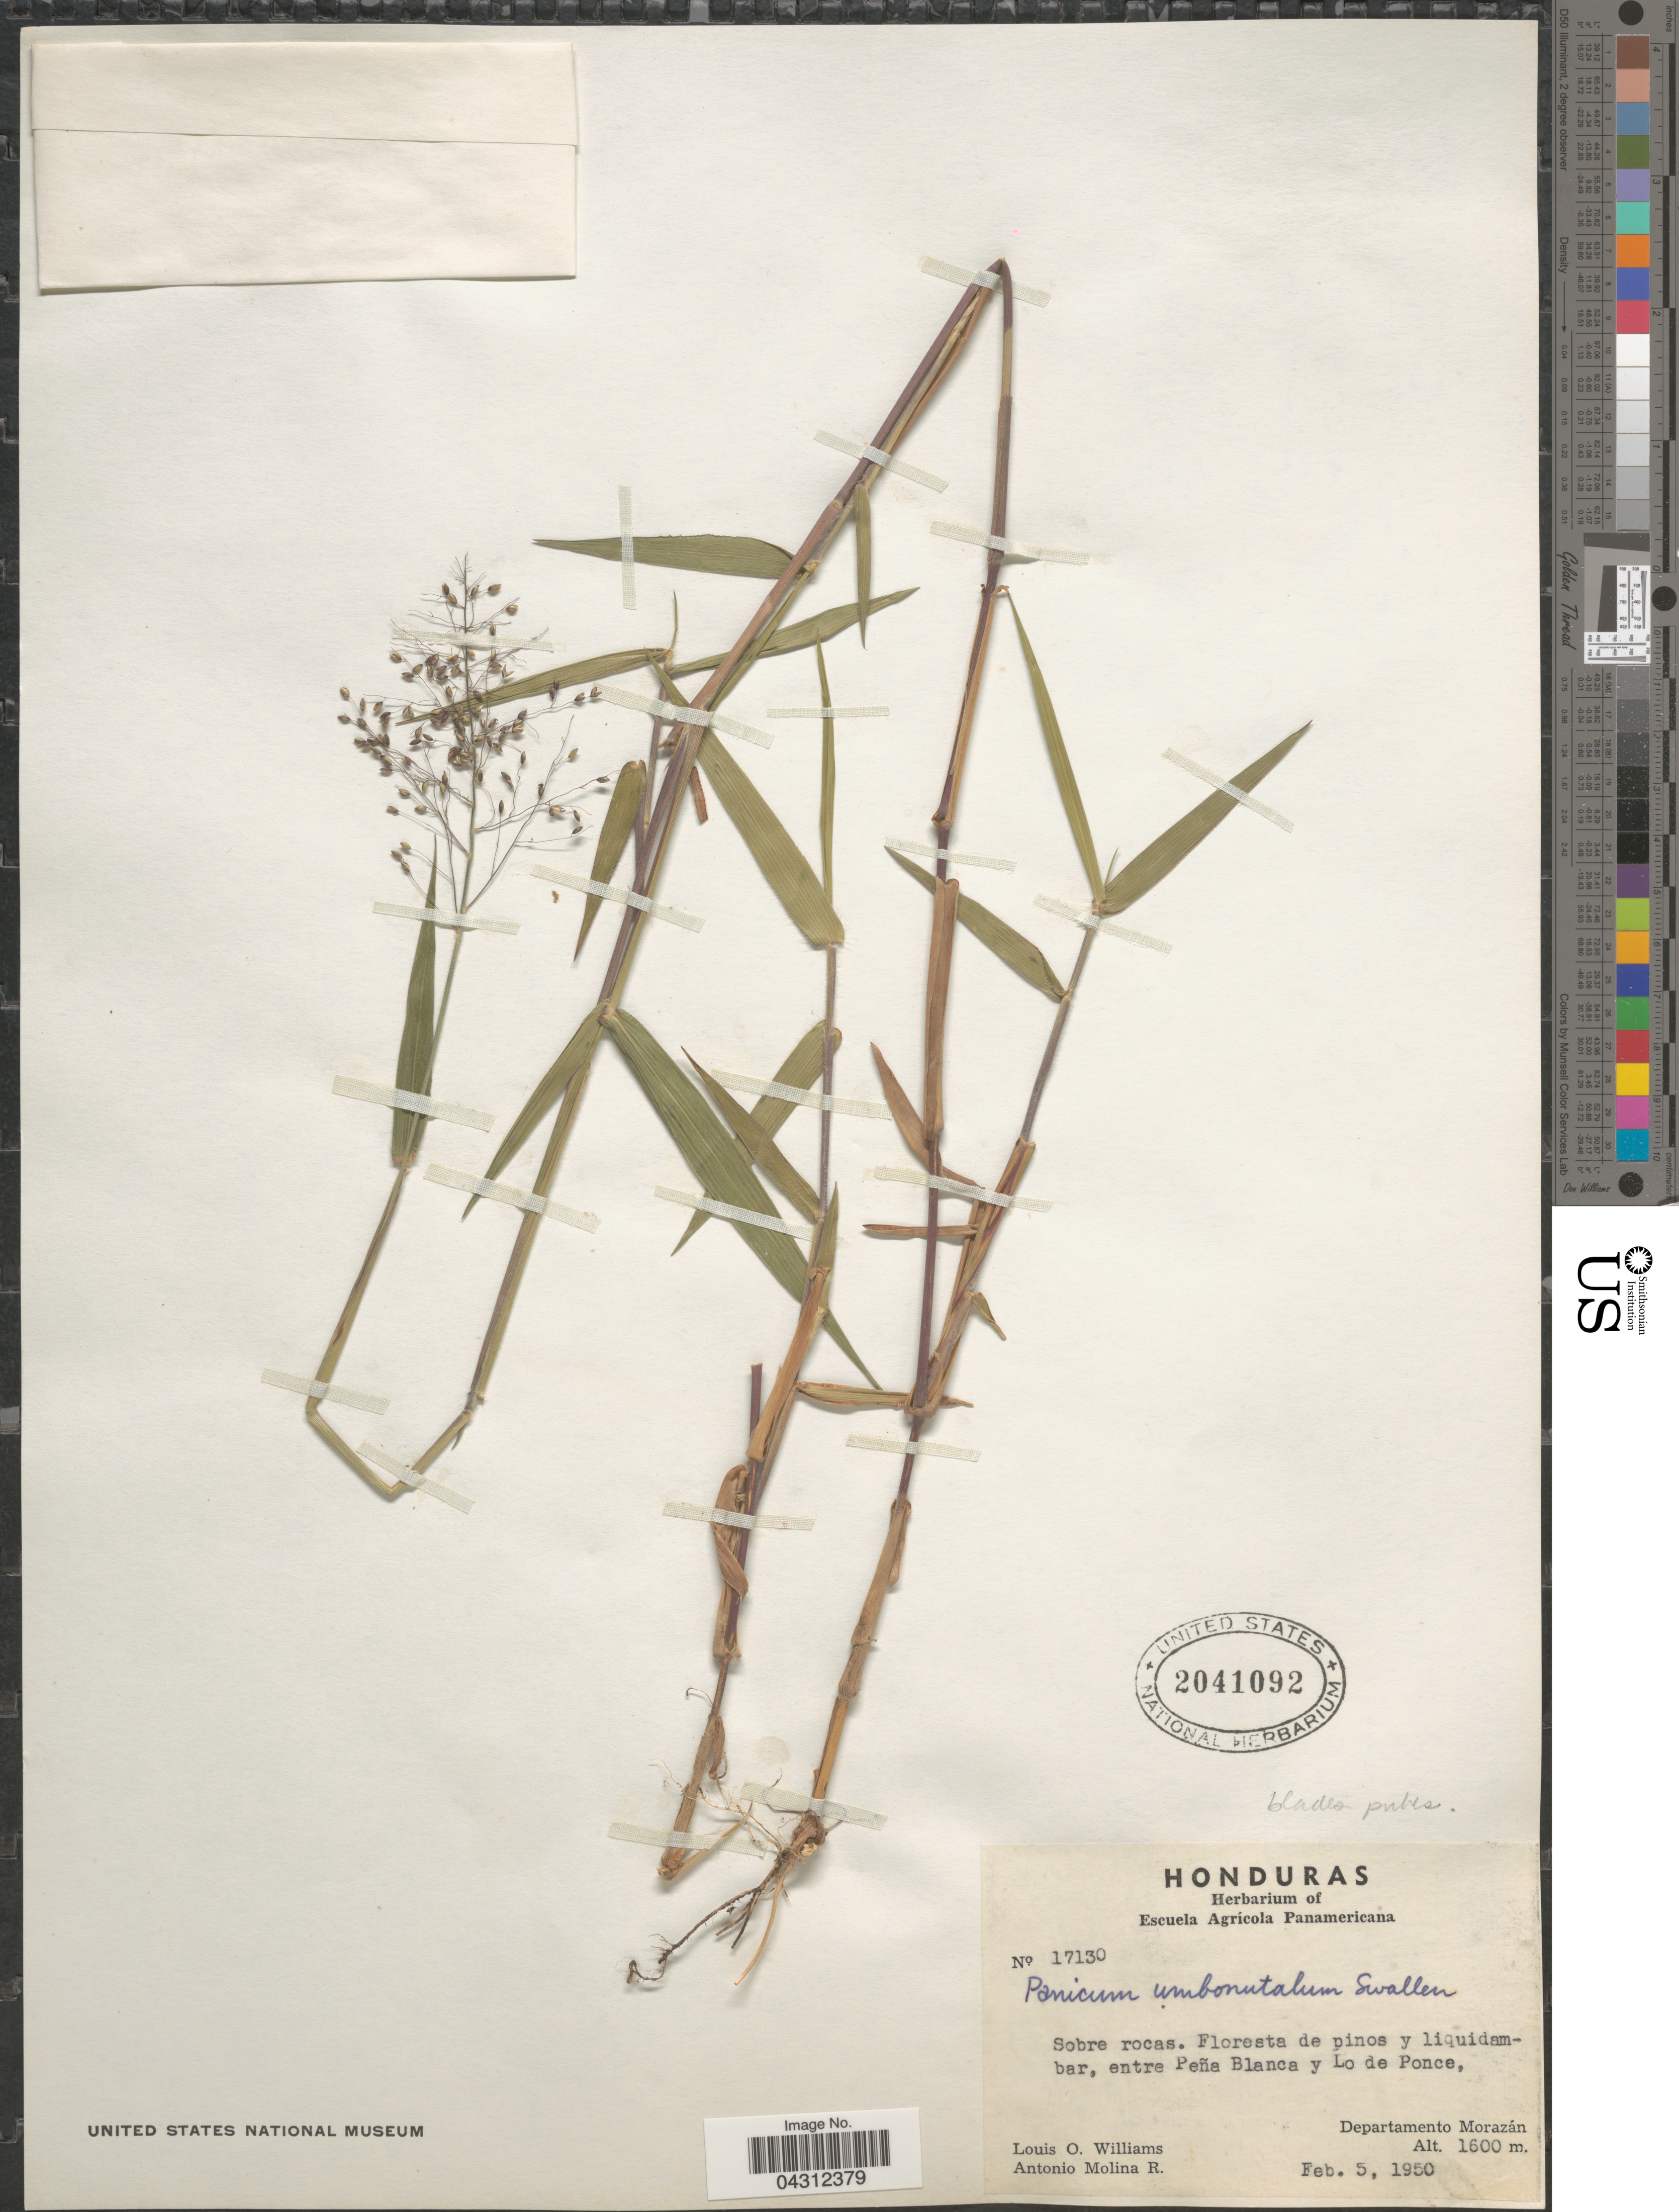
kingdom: Plantae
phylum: Tracheophyta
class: Liliopsida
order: Poales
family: Poaceae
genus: Dichanthelium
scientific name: Dichanthelium umbonulatum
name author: (Swallen) Davidse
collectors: L. O. Williams & A. Molina R.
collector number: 17130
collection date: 1950-02-05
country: Honduras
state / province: Fco. Morazán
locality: Entre Peña Blanca y Lo de Ponce, Departamento Morazán.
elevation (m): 1600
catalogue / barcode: US 2041092